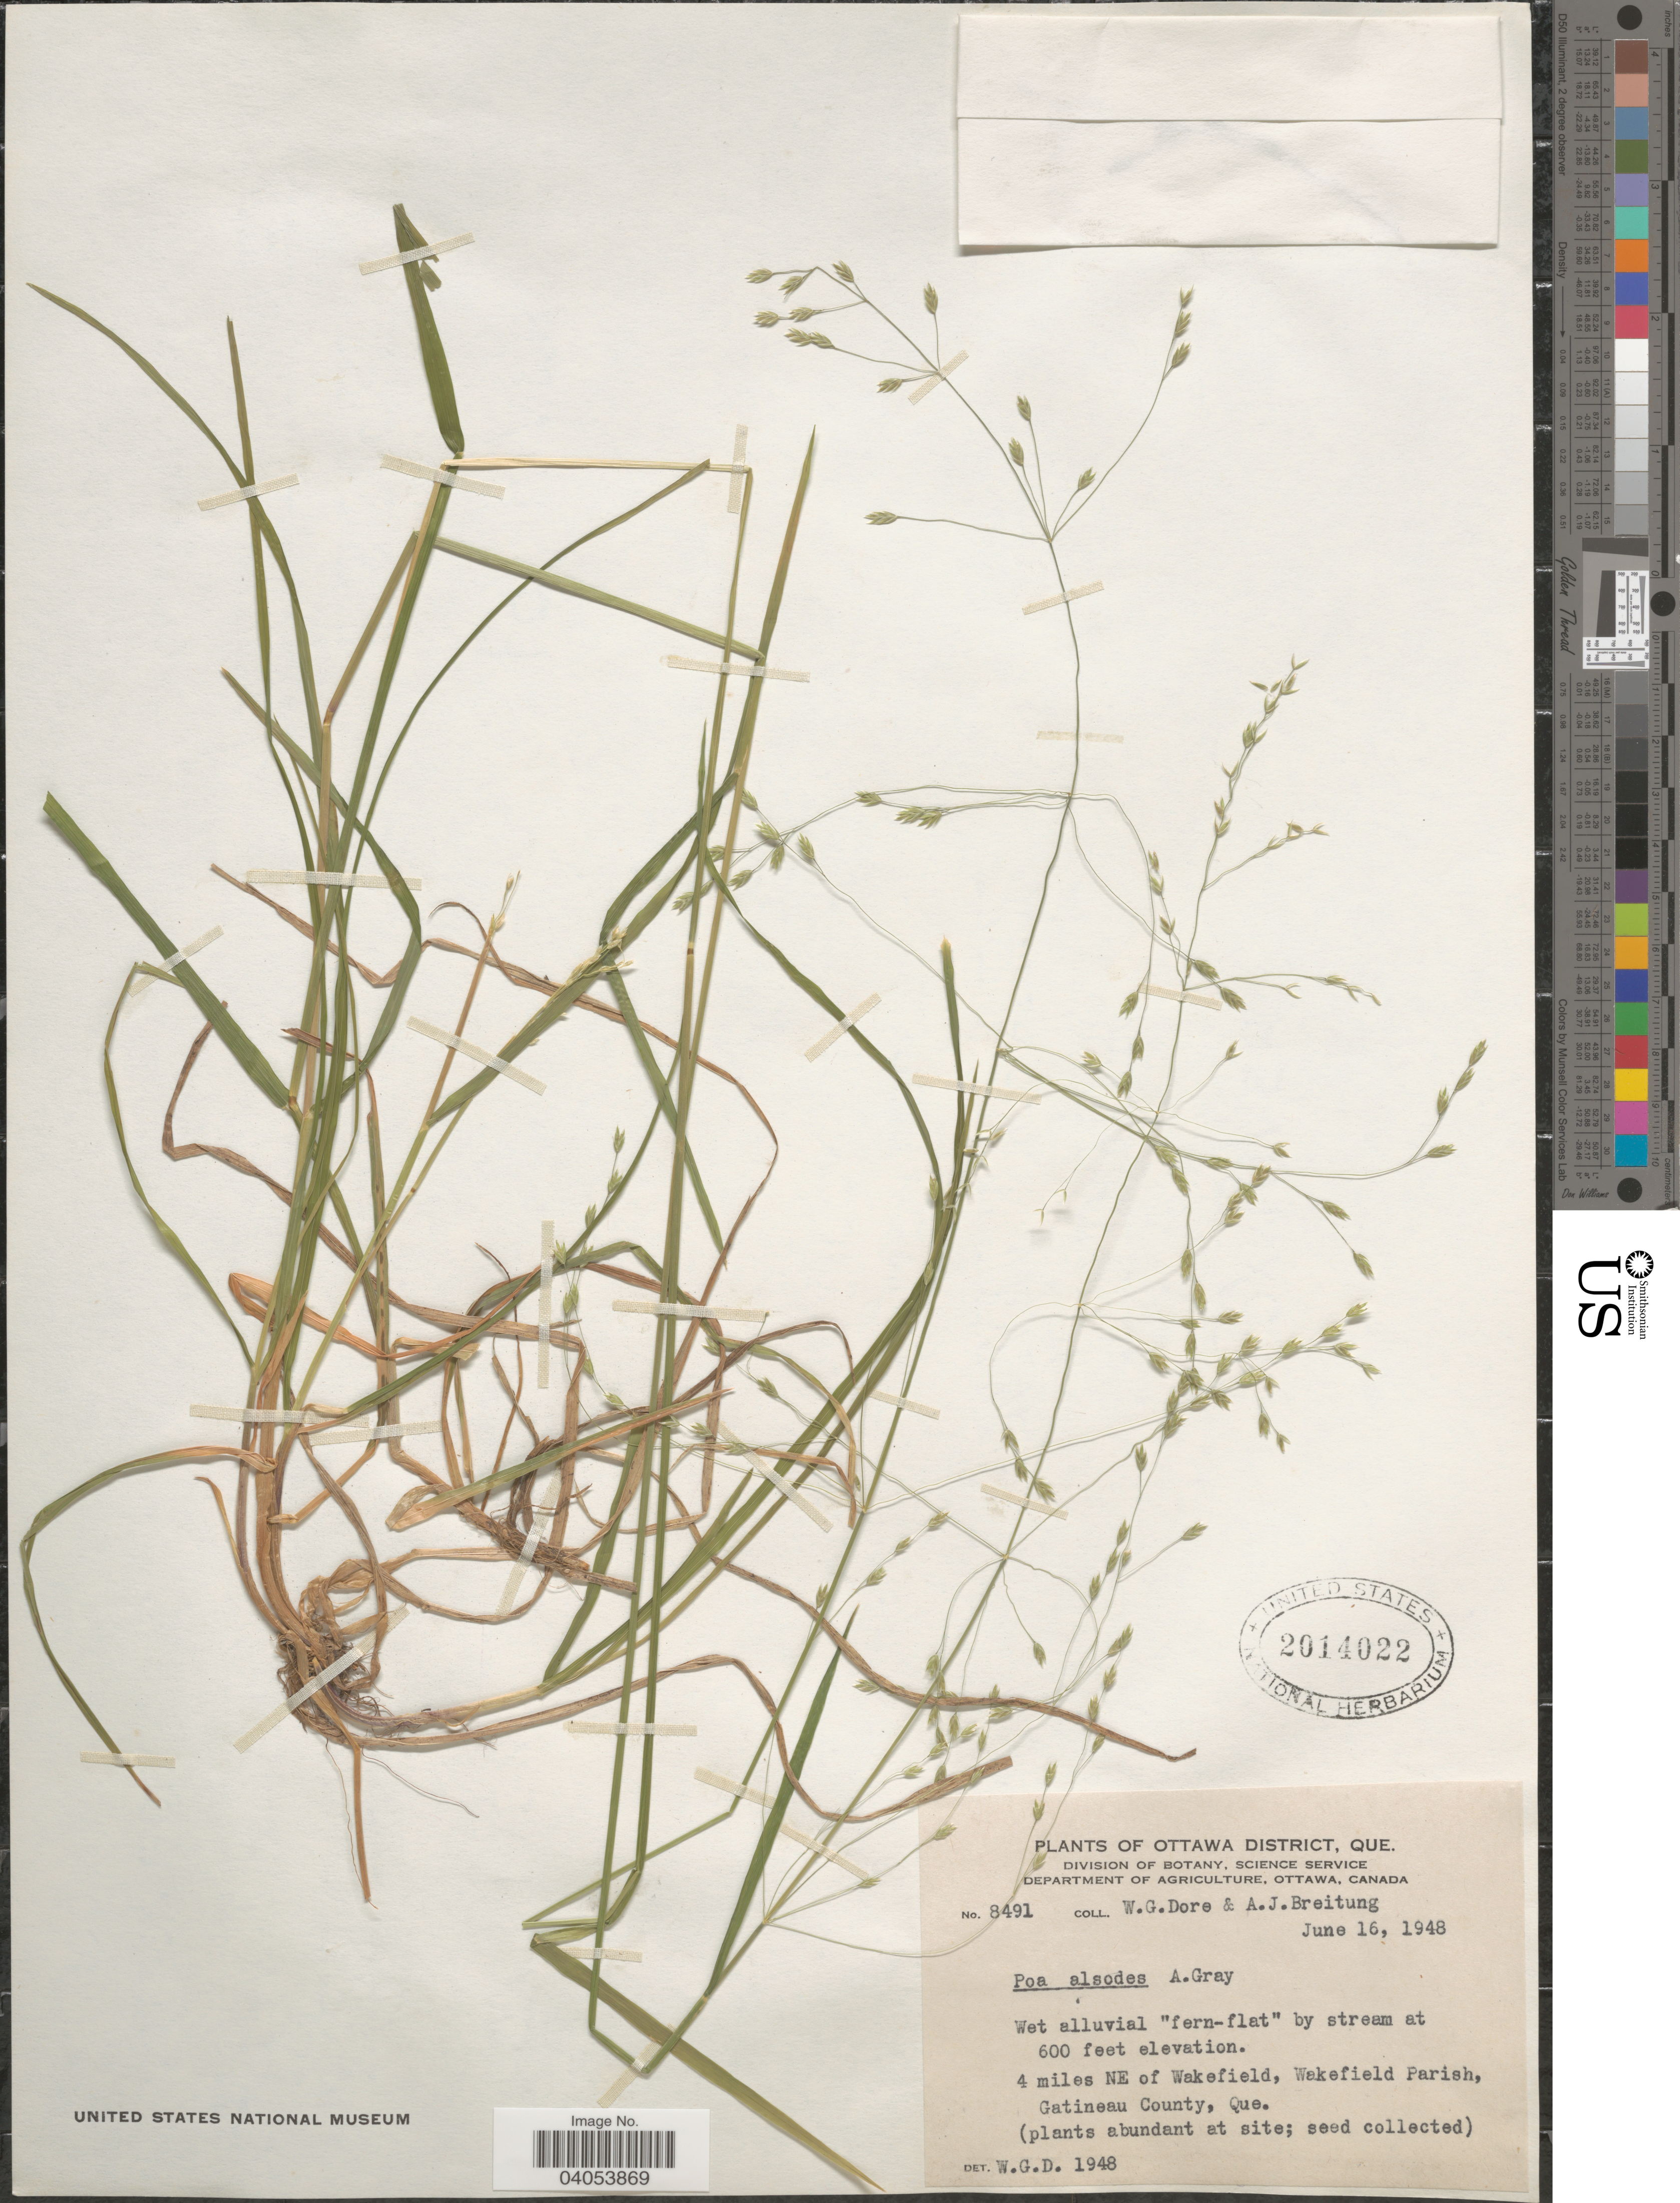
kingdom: Plantae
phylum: Tracheophyta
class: Liliopsida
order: Poales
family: Poaceae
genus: Poa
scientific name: Poa alsodes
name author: A. Gray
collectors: W. Dore & A. Breitung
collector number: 8491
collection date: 1948-06-16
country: Canada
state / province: Quebec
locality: Ottawa District. 4 miles NE of Wakefield, Wakefield Parish, Gatineau County.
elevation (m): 183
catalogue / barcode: US 2014022